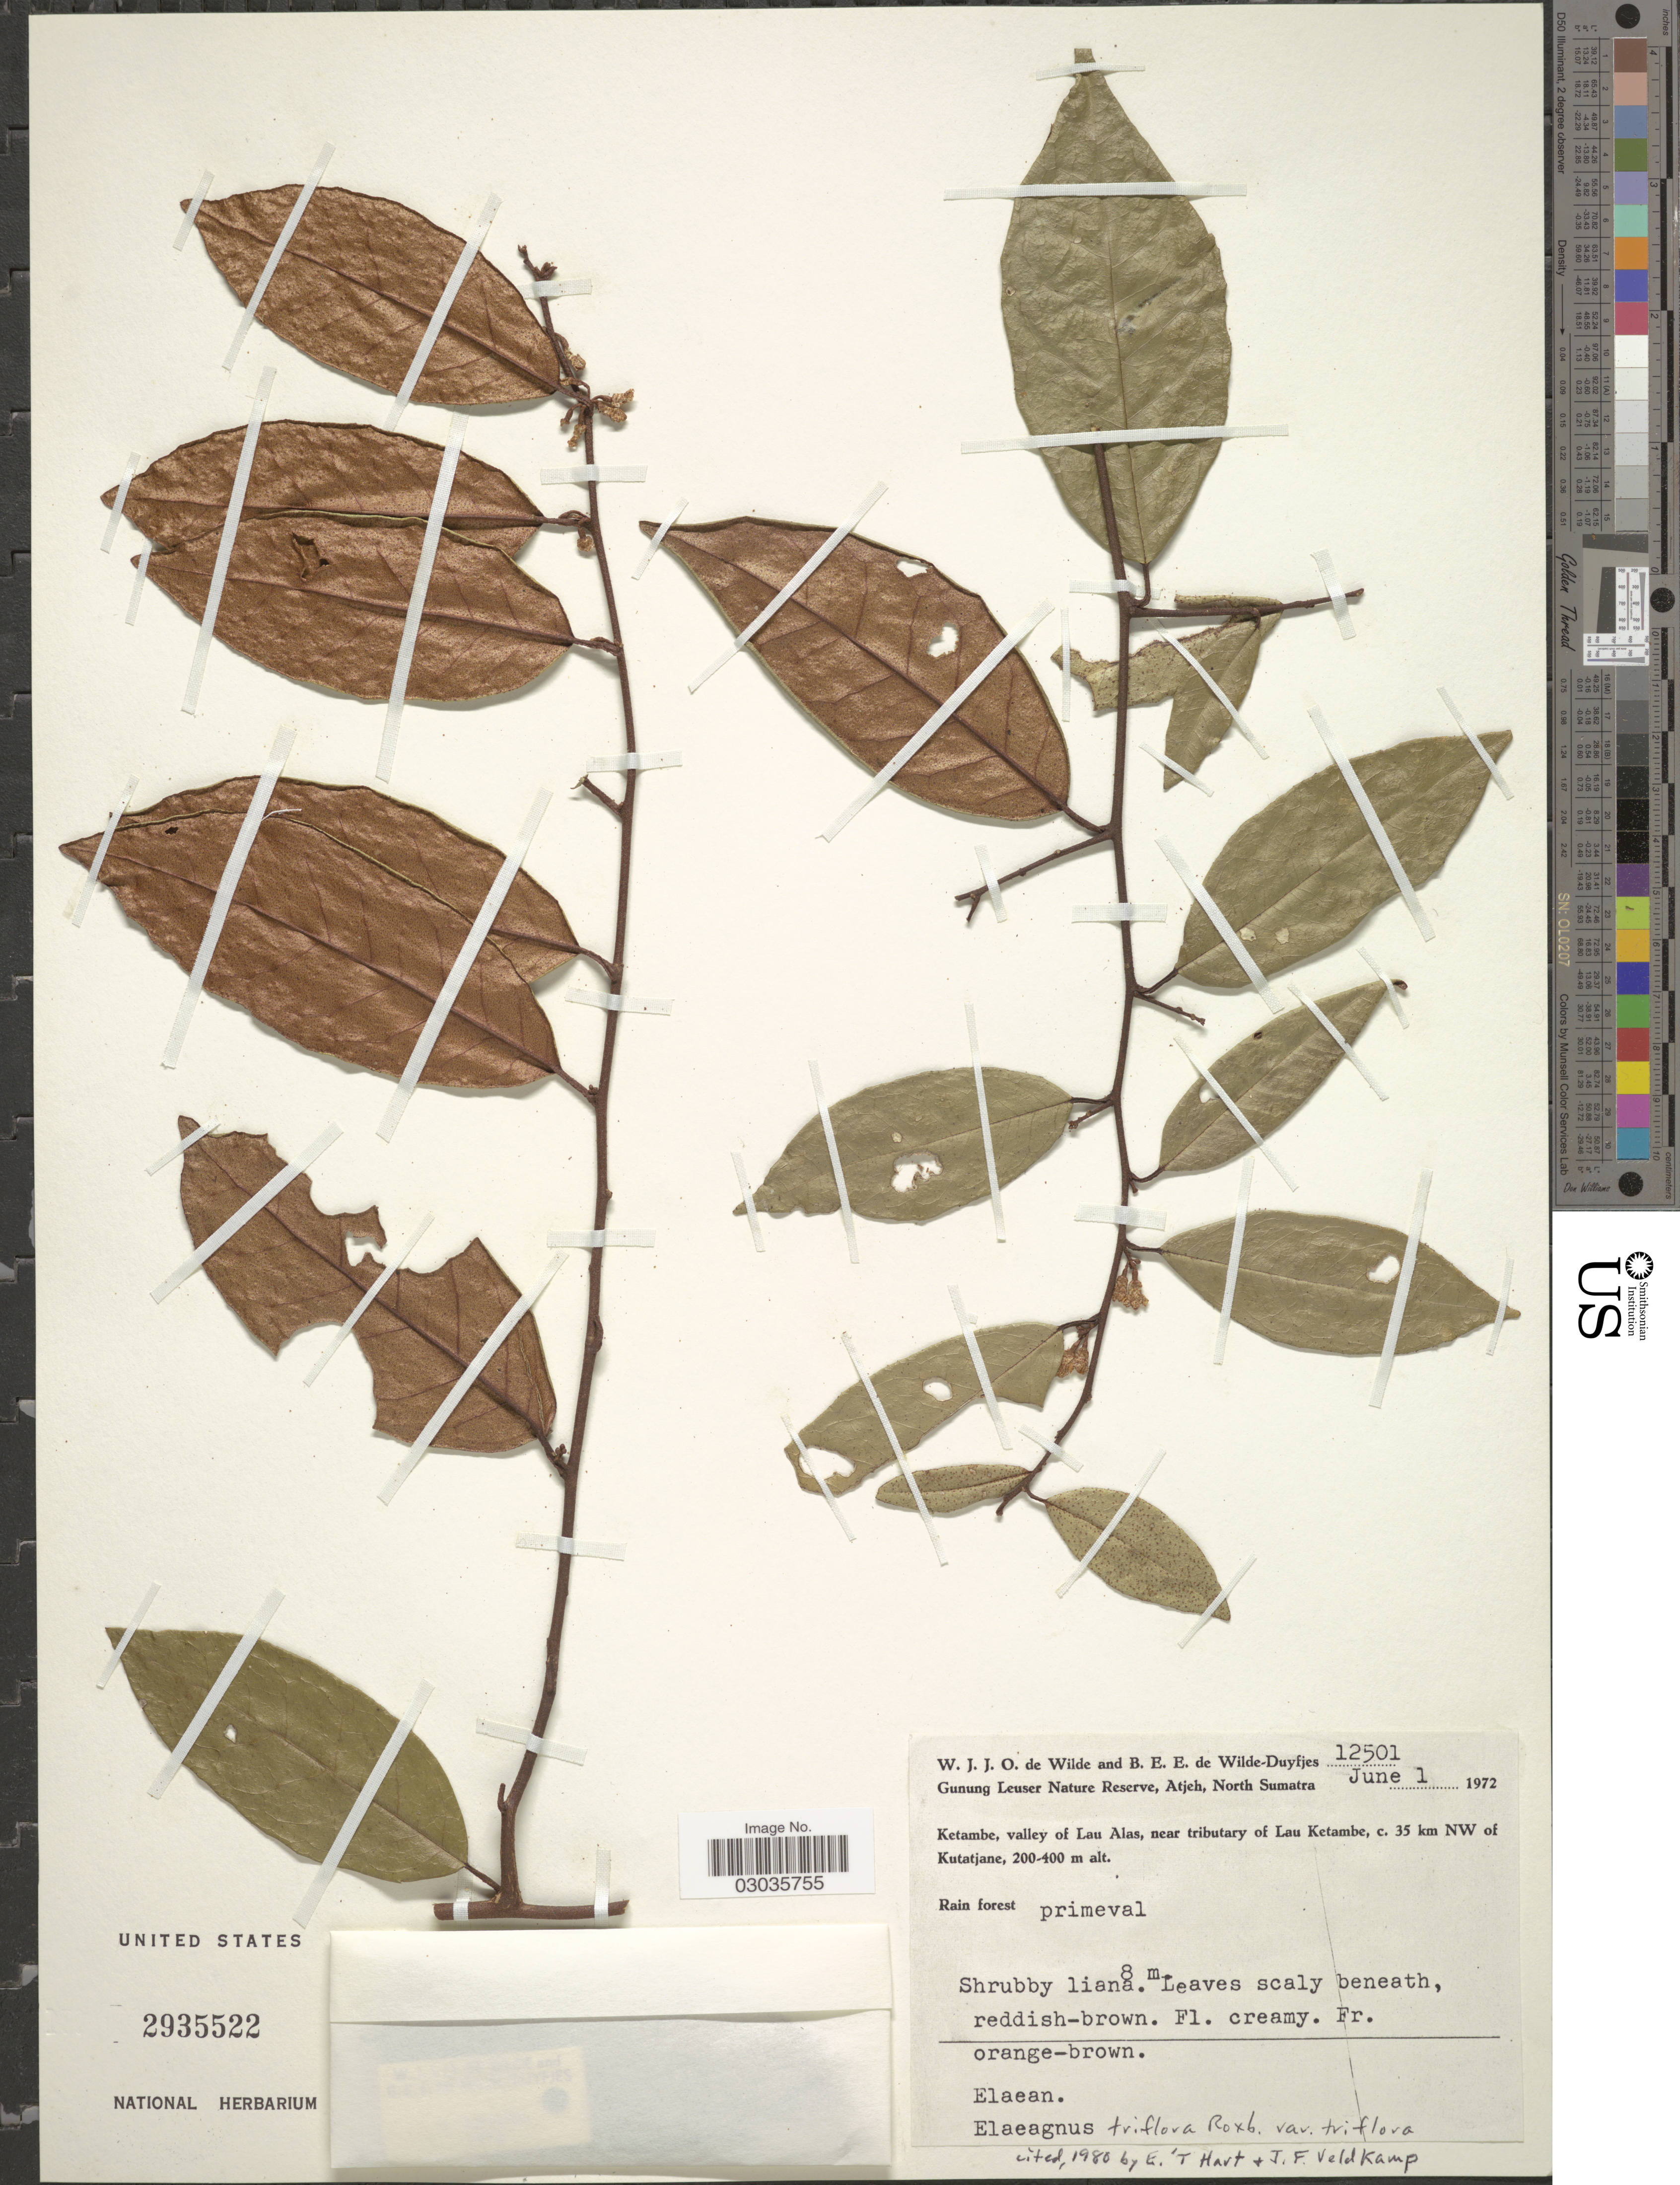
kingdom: Plantae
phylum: Tracheophyta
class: Magnoliopsida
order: Rosales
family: Elaeagnaceae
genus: Elaeagnus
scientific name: Elaeagnus triflora var. triflora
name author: Roxb.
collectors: W. J. de Wilde & B. E. de Wilde-Duyfjes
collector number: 12501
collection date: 1972-06-01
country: Indonesia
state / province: Sumatra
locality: Gunung Leuser Nature Reserve, Atjeh, North Sumatra. Ketambe, valley of Lau Alas, near tributary of Lau Ketambe, c. 35 km NW of Kutatjane.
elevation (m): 200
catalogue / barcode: US 2935522